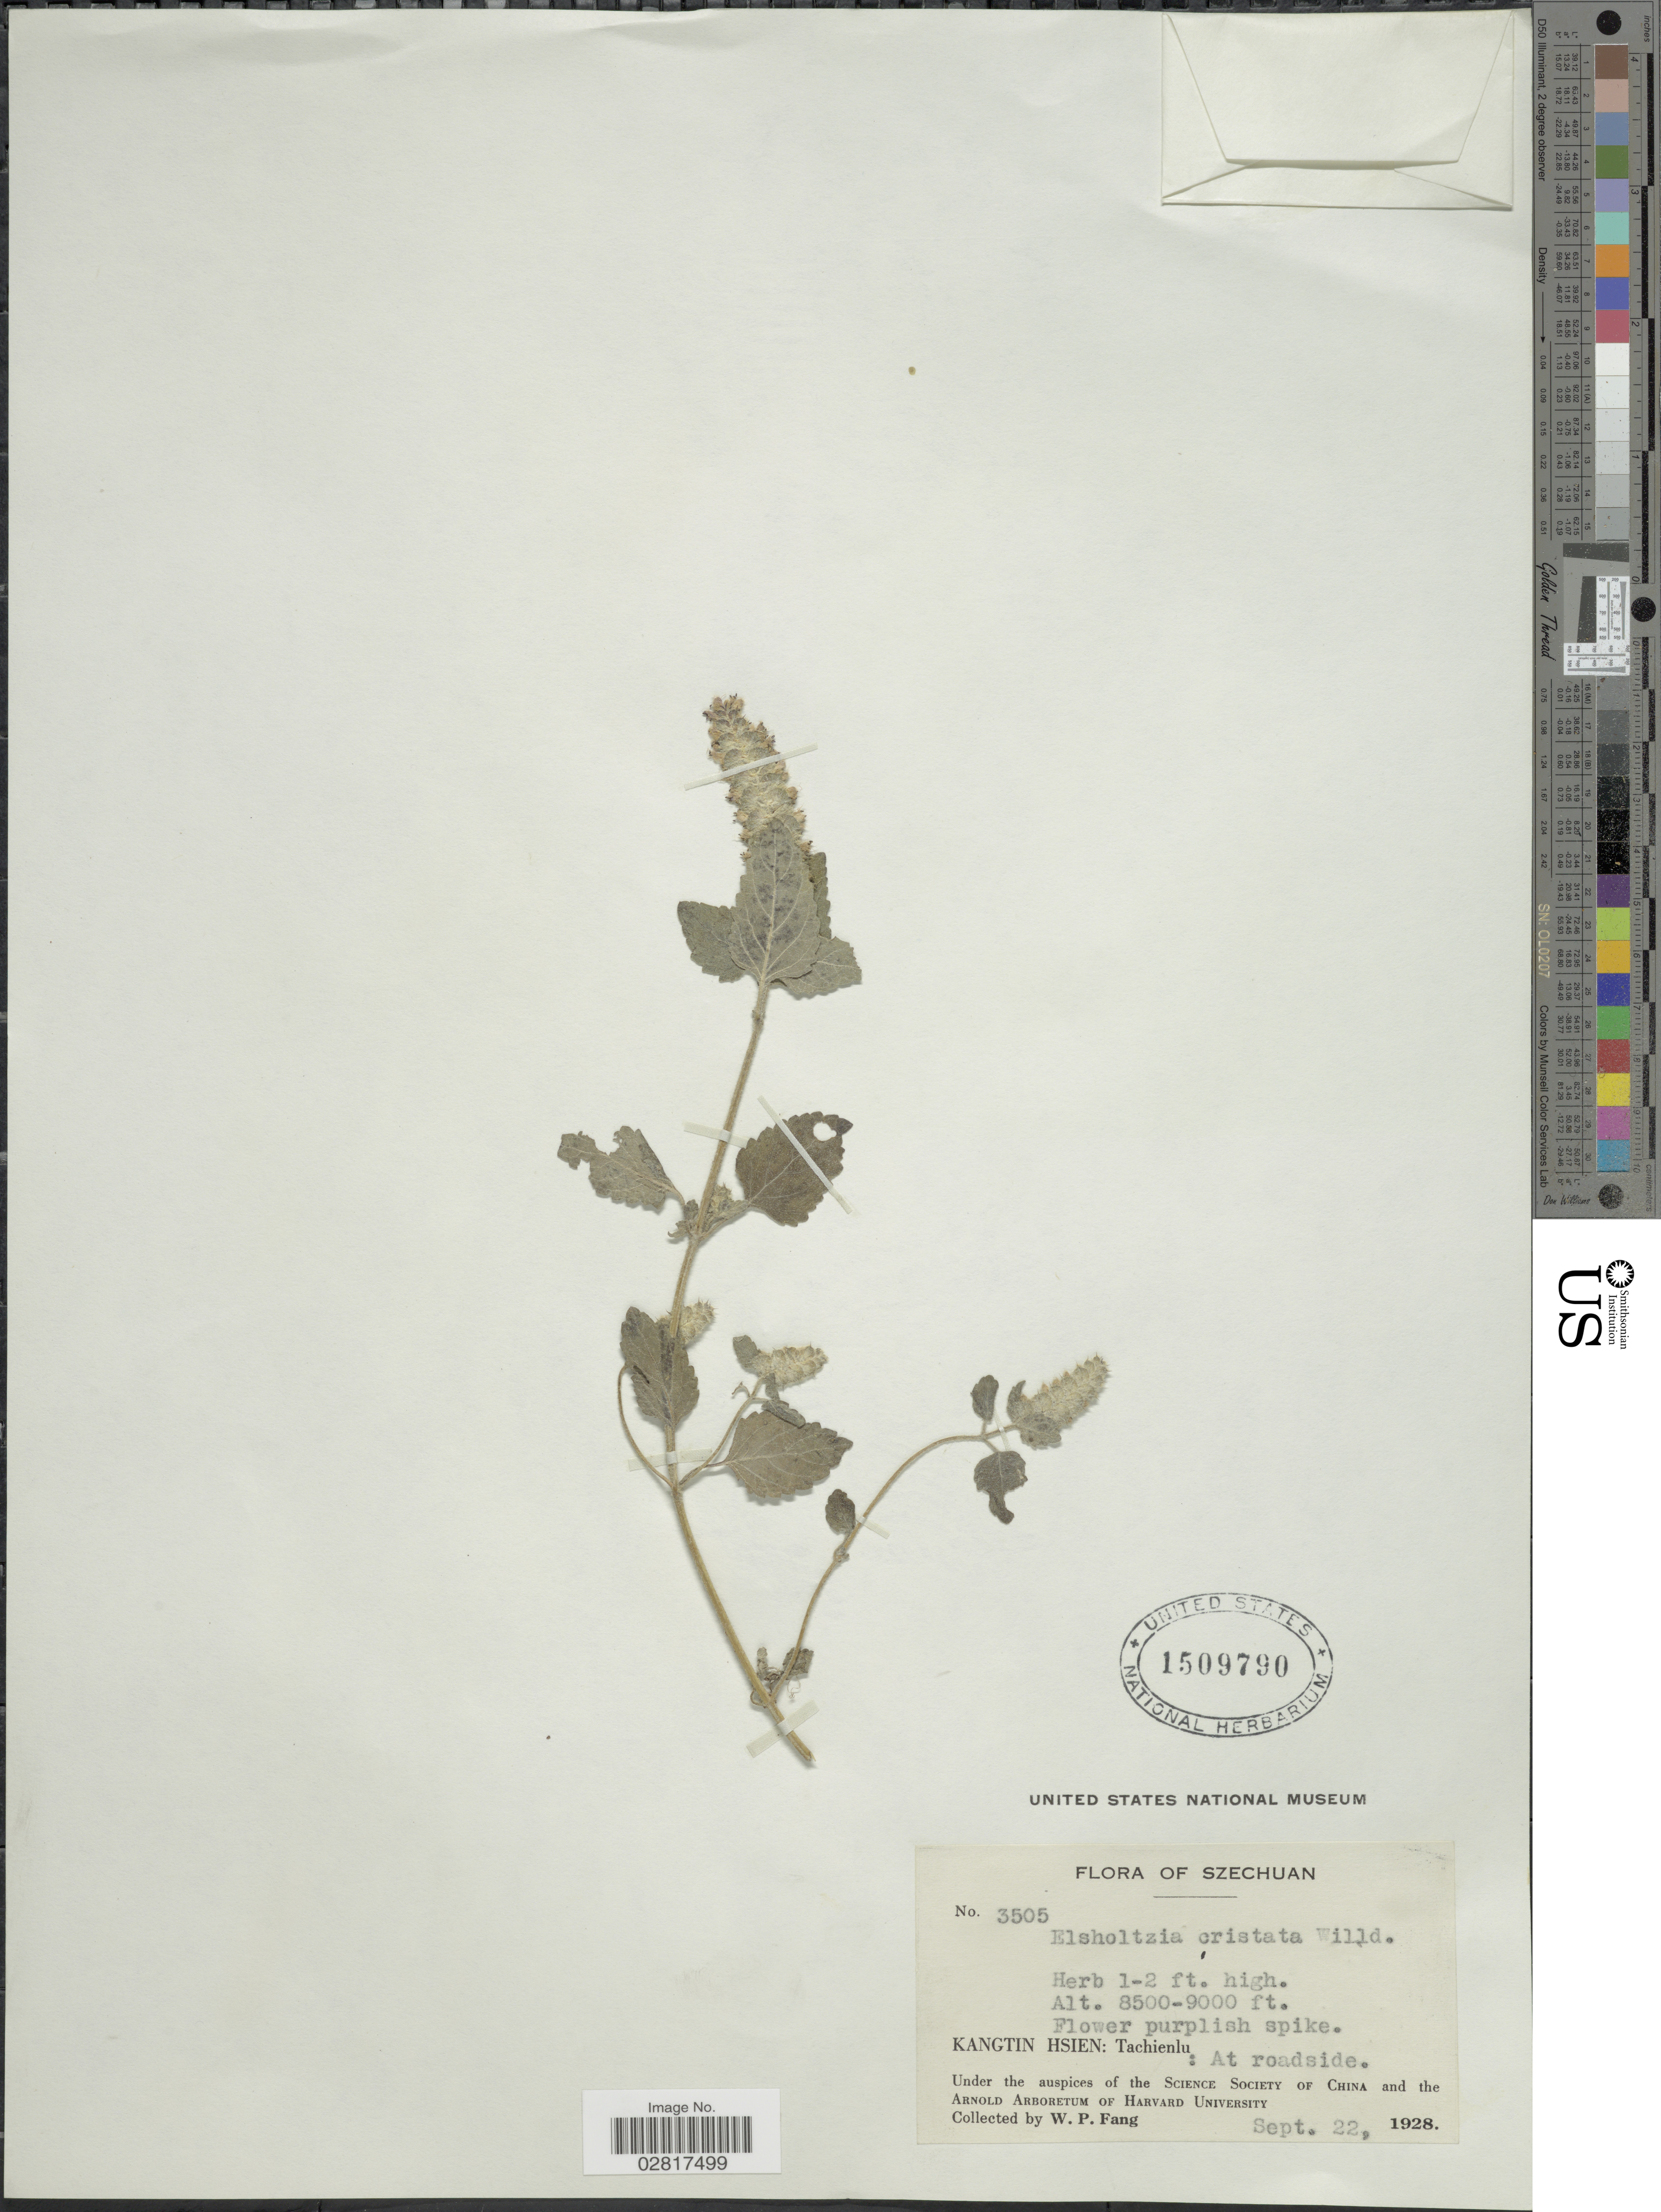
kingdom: Plantae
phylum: Tracheophyta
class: Magnoliopsida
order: Lamiales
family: Lamiaceae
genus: Elsholtzia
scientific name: Elsholtzia patrinii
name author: (Lepech.) Garcke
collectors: W. P. Fang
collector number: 3505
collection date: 1928-09-22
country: China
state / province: Sichuan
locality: Szechuan, Kangtin Hsien: Tachienlu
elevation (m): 2591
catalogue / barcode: US 1509790